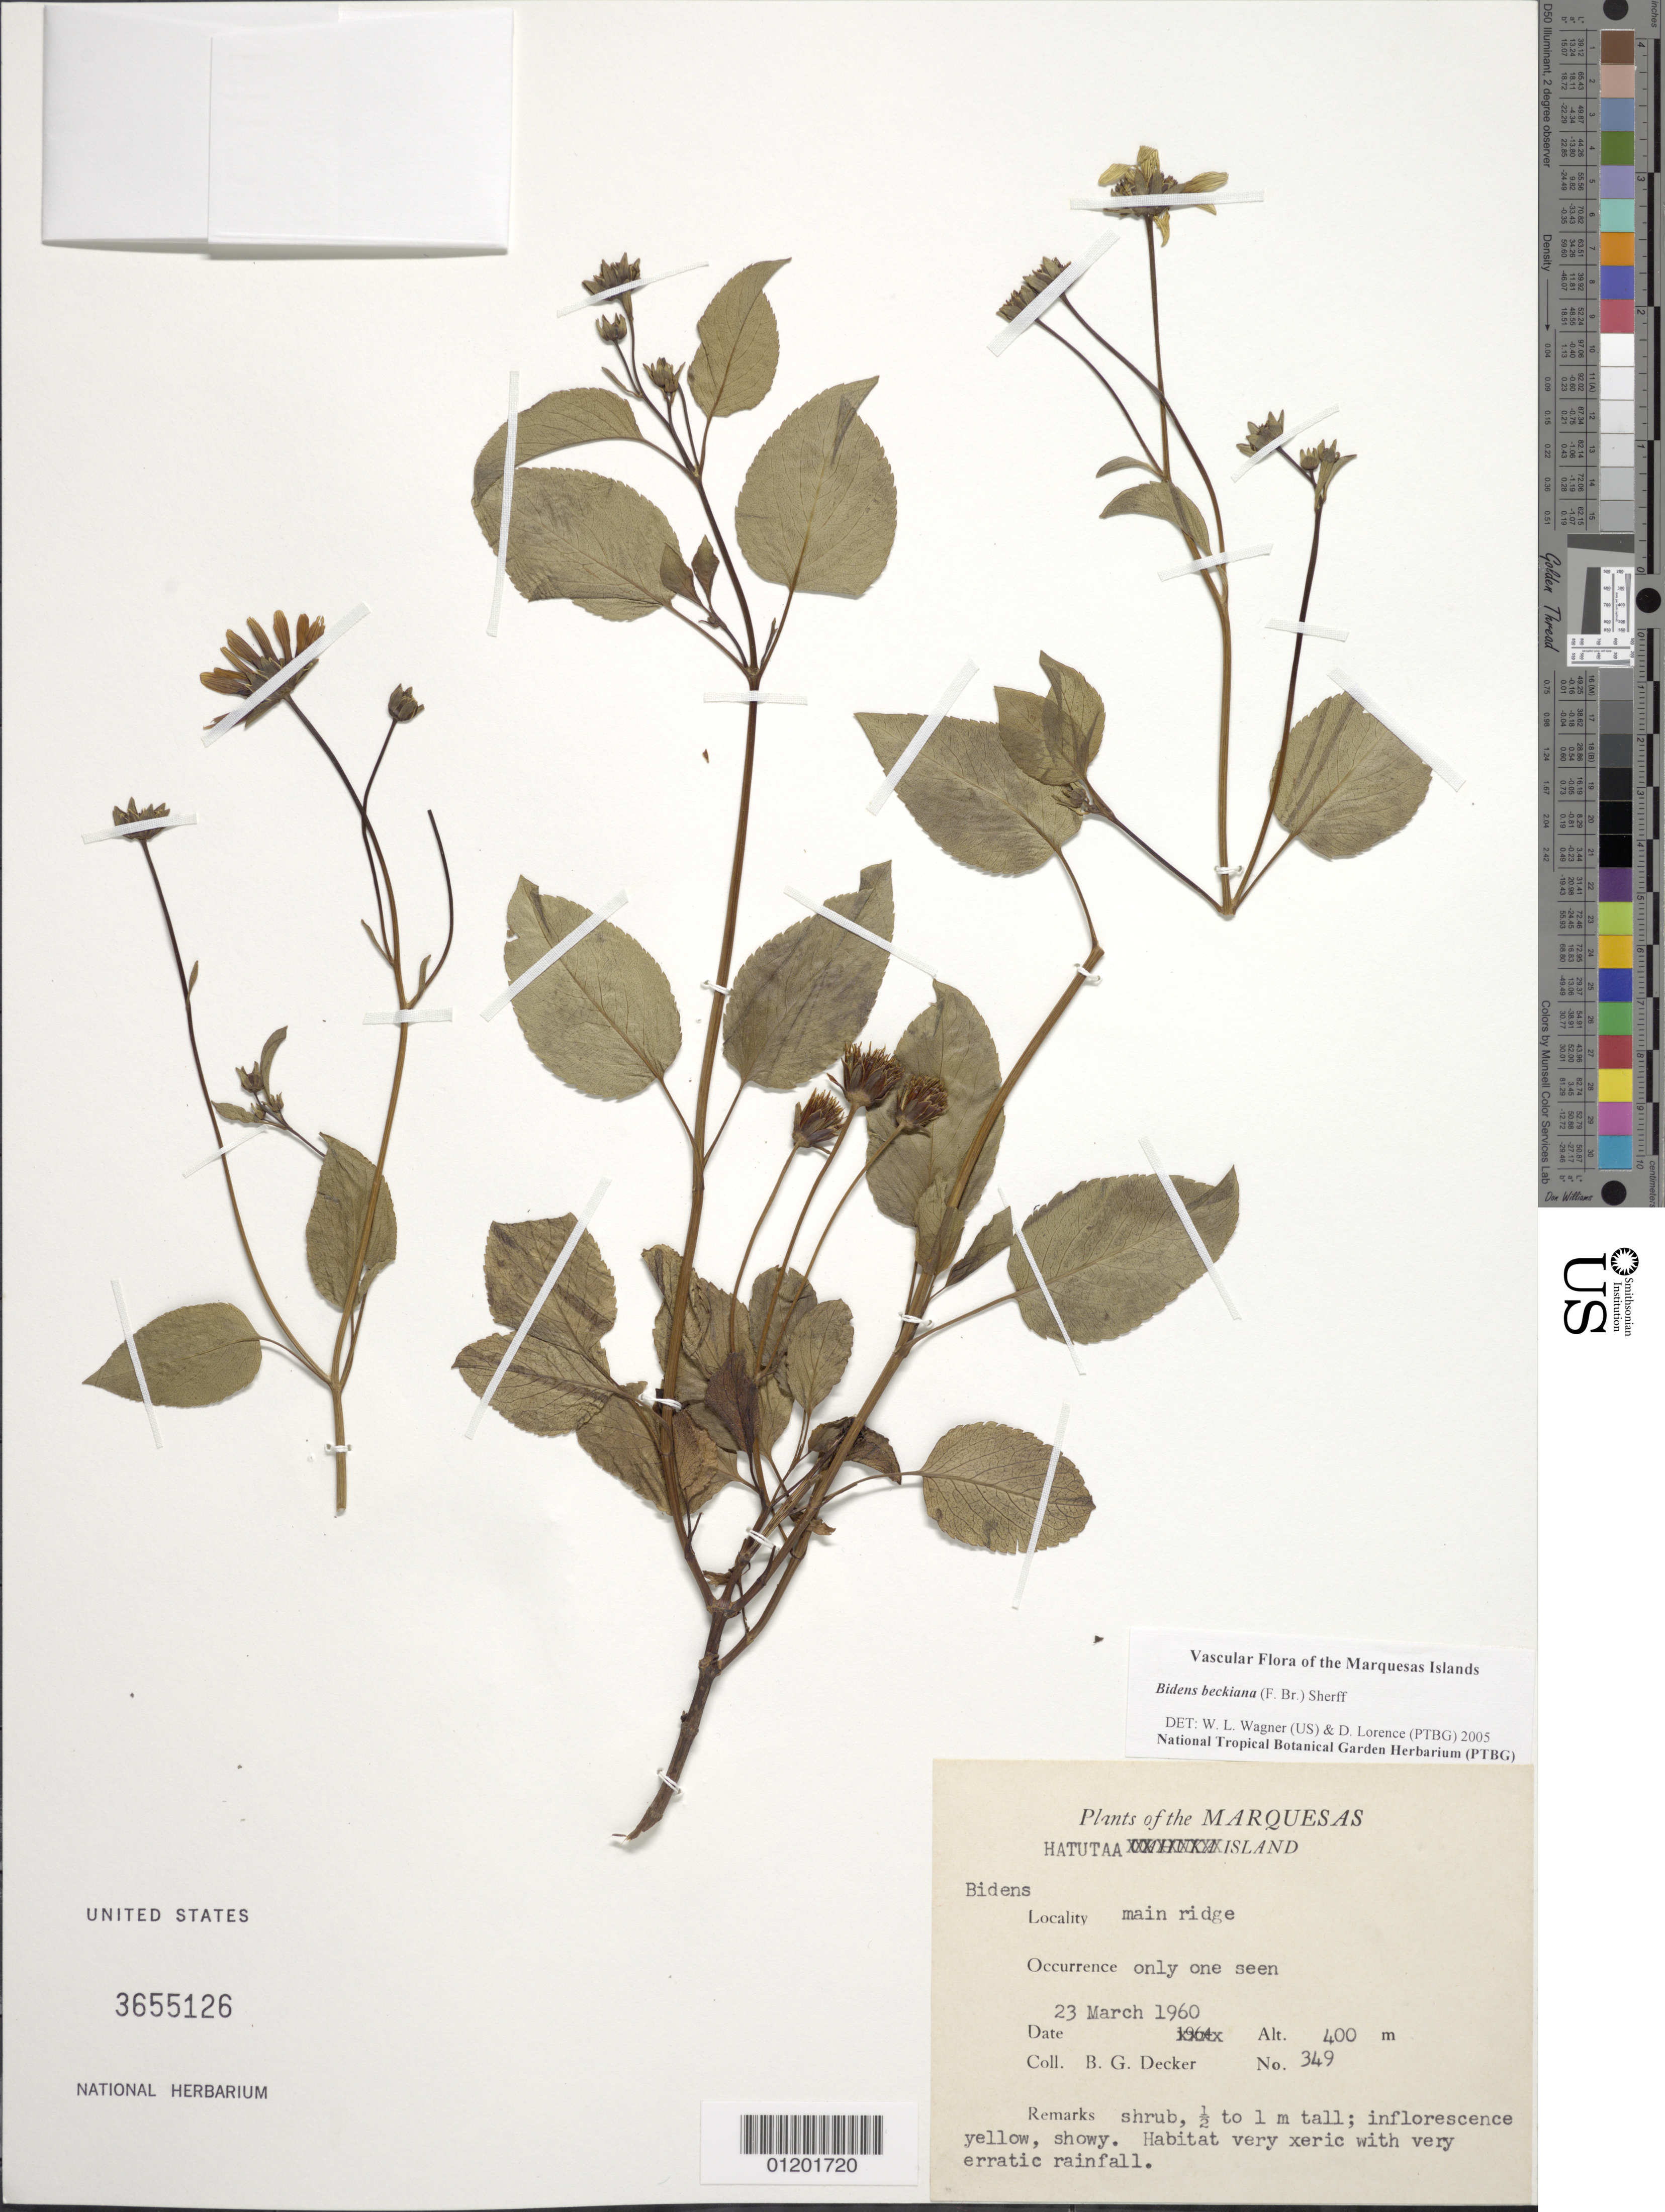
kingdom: Plantae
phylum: Tracheophyta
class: Magnoliopsida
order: Asterales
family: Asteraceae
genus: Bidens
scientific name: Bidens beckiana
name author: (F. Br.) Sherff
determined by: Wagner, W. L., (BOT), Smithsonian Institution - National Museum of Natural History (UNITED STATES)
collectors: B. G. Decker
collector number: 349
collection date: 1960-03-23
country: French Polynesia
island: Hatutaa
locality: main ridge, top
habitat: xeric with erratic rainfall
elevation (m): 400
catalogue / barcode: US 3655126